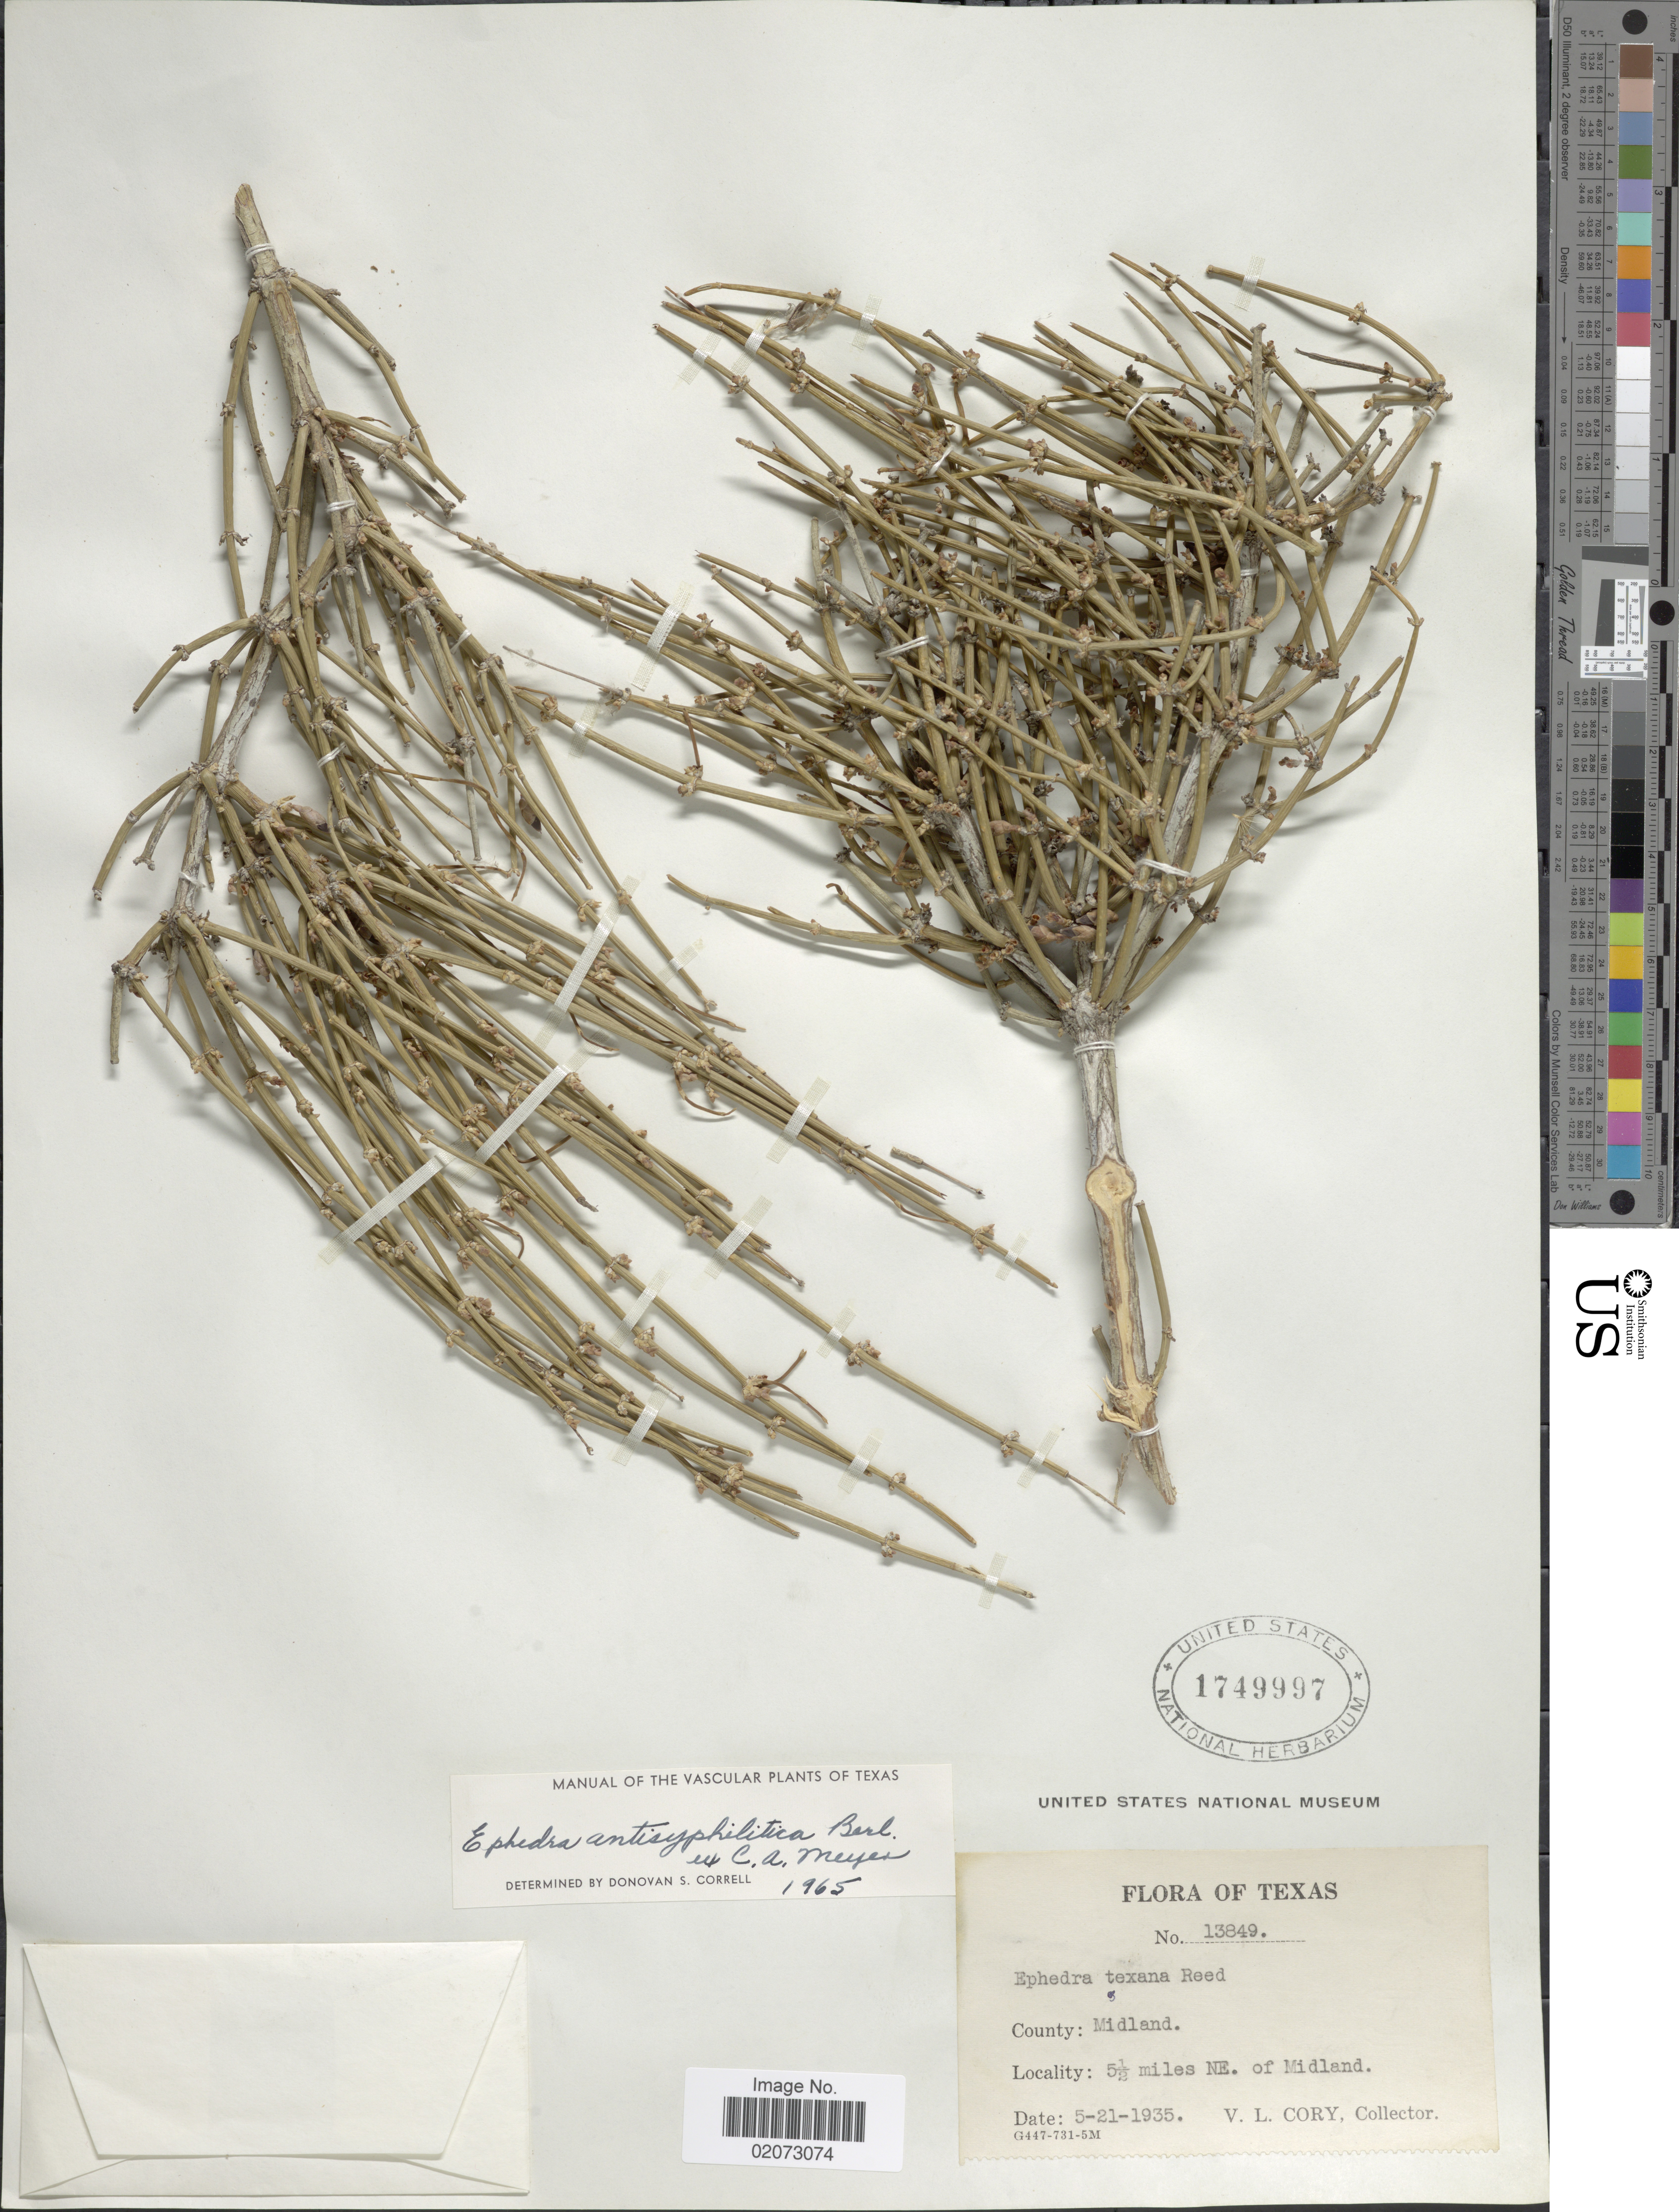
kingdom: Plantae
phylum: Tracheophyta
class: Gnetopsida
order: Ephedrales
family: Ephedraceae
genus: Ephedra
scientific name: Ephedra antisyphilitica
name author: Berland. ex C.A. Mey.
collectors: V. Cory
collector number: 13849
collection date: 1935-05-21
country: United States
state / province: Texas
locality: Texas, County: Midland, 5½ miles NE. of Midland.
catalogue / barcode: US 1749997